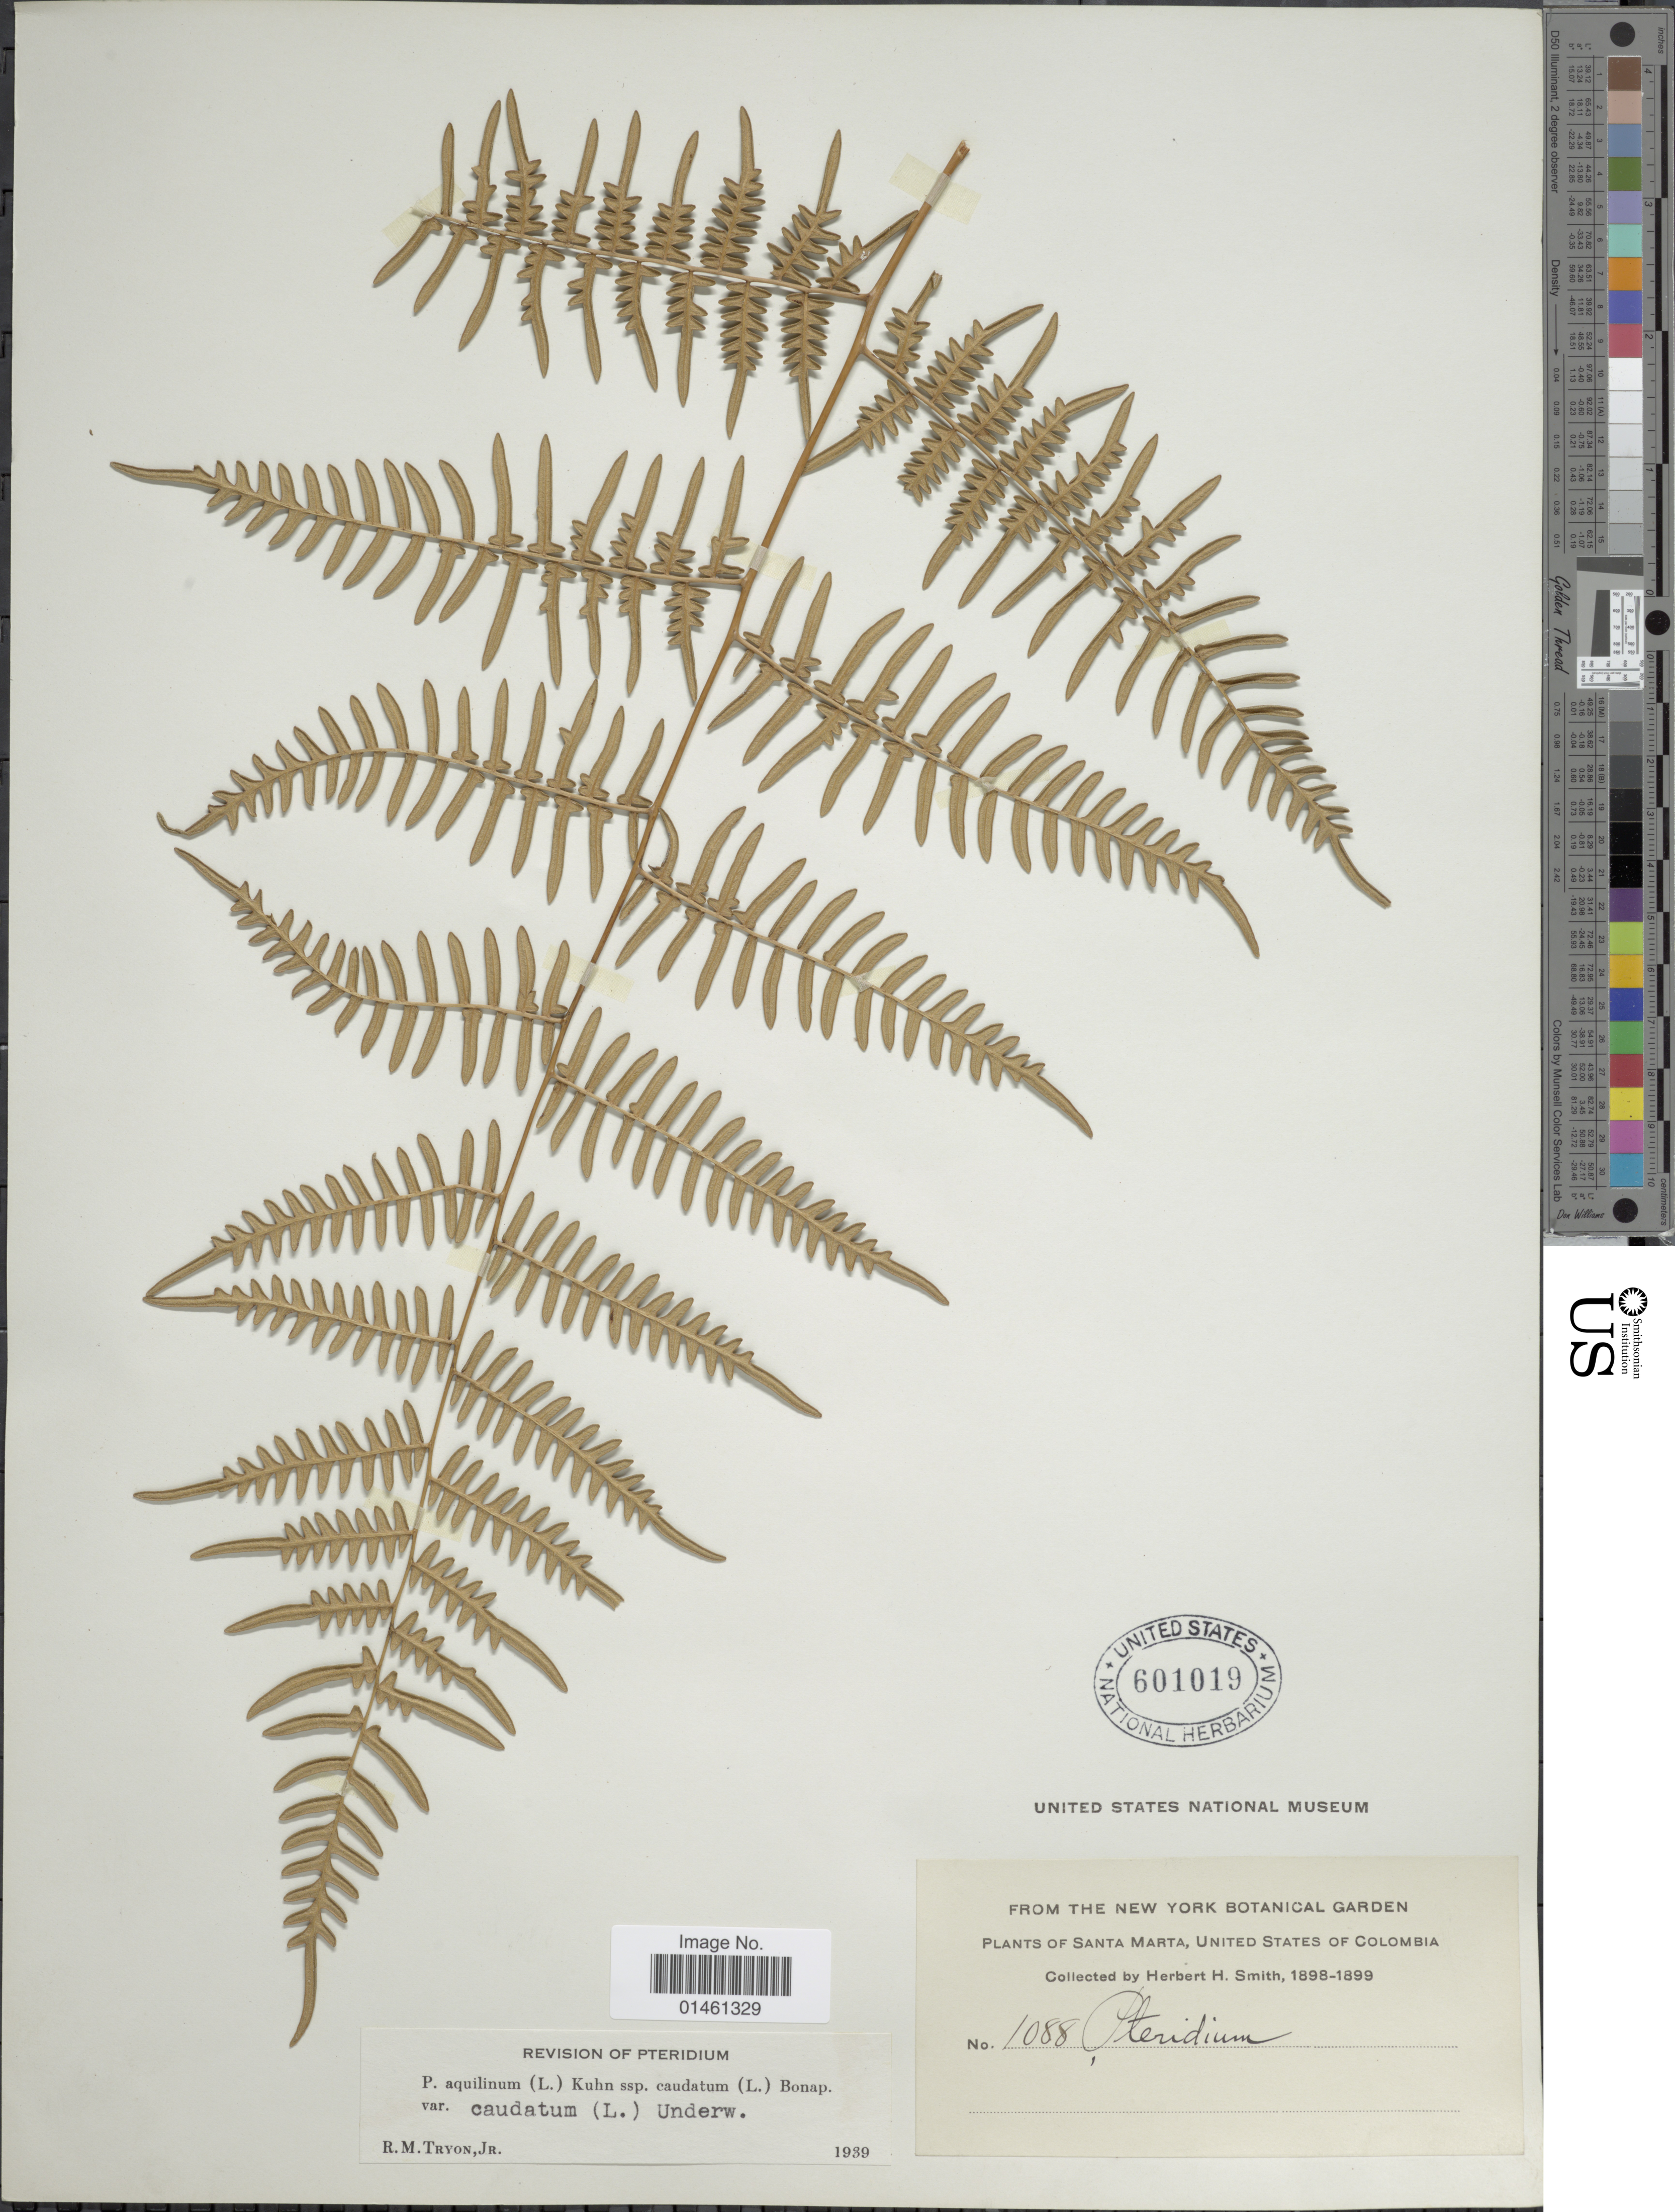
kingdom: Plantae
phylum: Tracheophyta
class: Polypodiopsida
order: Polypodiales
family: Dennstaedtiaceae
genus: Pteridium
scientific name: Pteridium caudatum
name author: (L.) Maxon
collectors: Herbert H. Smith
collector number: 1088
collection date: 1898/1899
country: Colombia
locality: Santa Marta, United States of Colombia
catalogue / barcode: US 601019